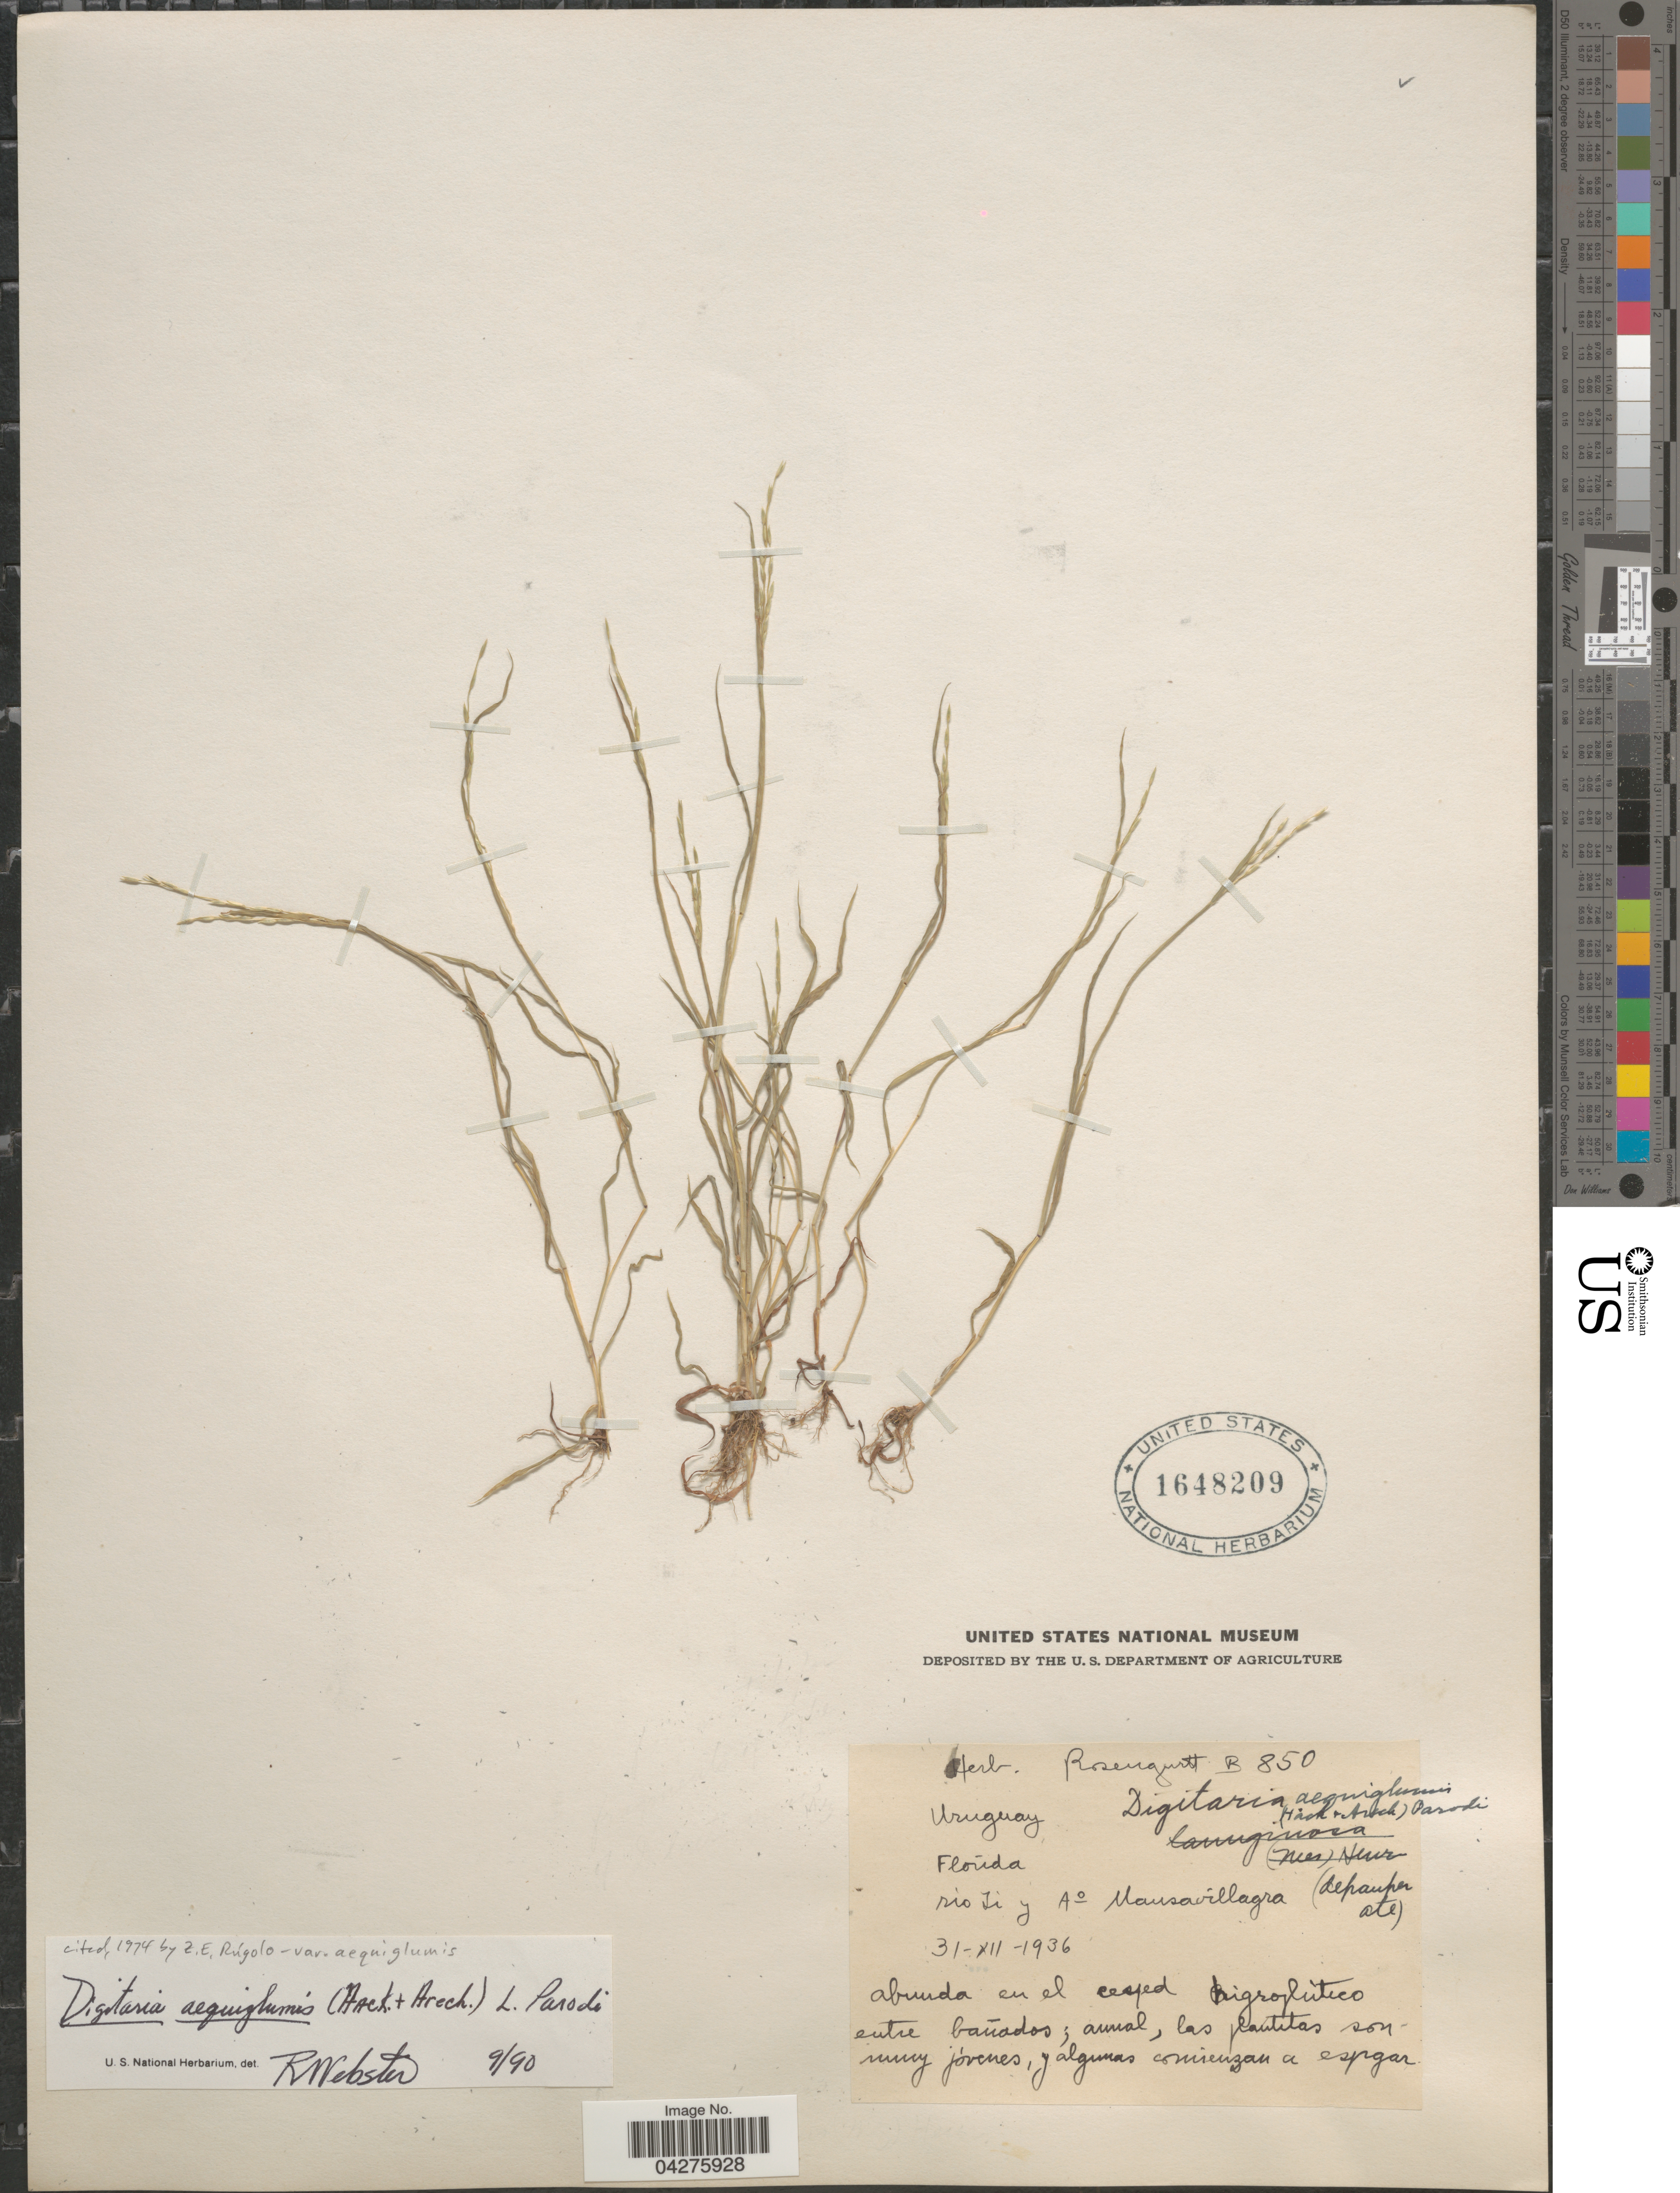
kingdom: Plantae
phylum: Tracheophyta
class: Liliopsida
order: Poales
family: Poaceae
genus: Digitaria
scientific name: Digitaria aequiglumis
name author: (Hack. & Arechav.) Parodi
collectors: ex herb. Rosengurtt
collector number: B850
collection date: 1936-12-31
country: Uruguay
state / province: Florida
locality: Rio Yi y A° Mansavillagra.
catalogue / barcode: US 1648209